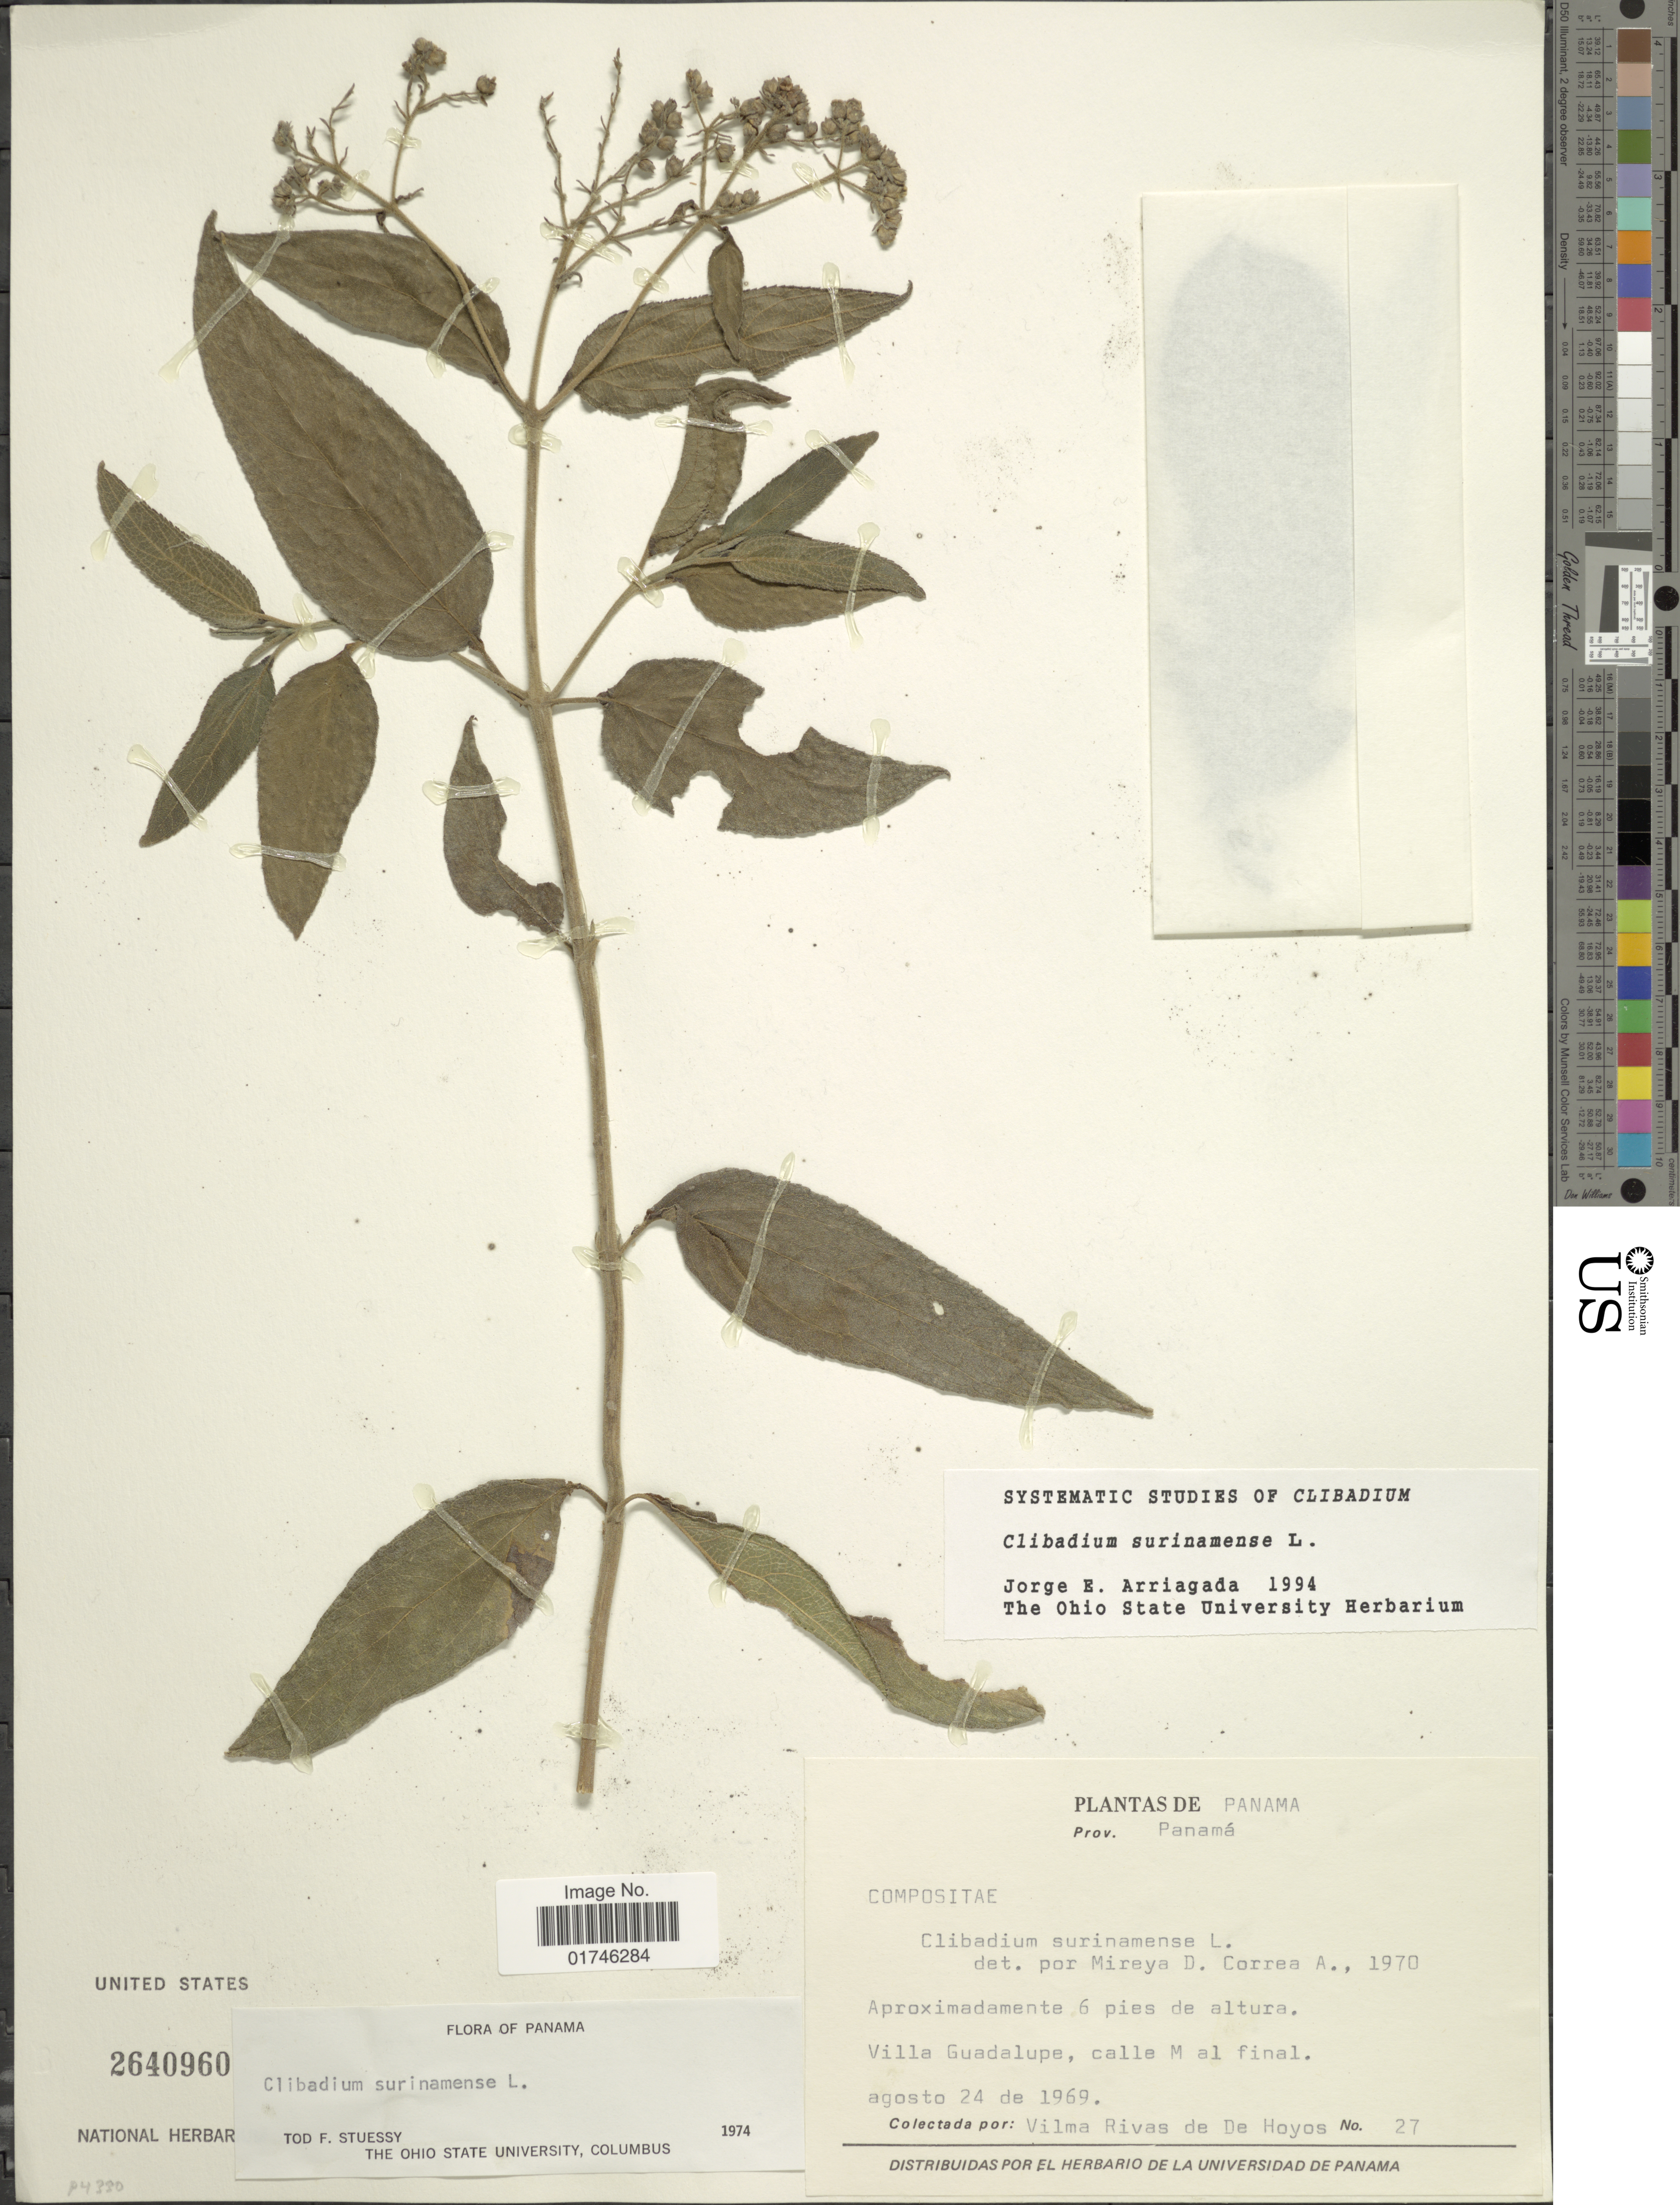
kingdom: Plantae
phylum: Tracheophyta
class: Magnoliopsida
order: Asterales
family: Asteraceae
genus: Clibadium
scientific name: Clibadium surinamense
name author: L.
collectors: V. De Hoyos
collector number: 27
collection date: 1969-08-24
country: Panama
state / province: Panamá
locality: Prov. Panama. Villa Guadalupe, calle M al final.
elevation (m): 2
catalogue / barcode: US 2640960